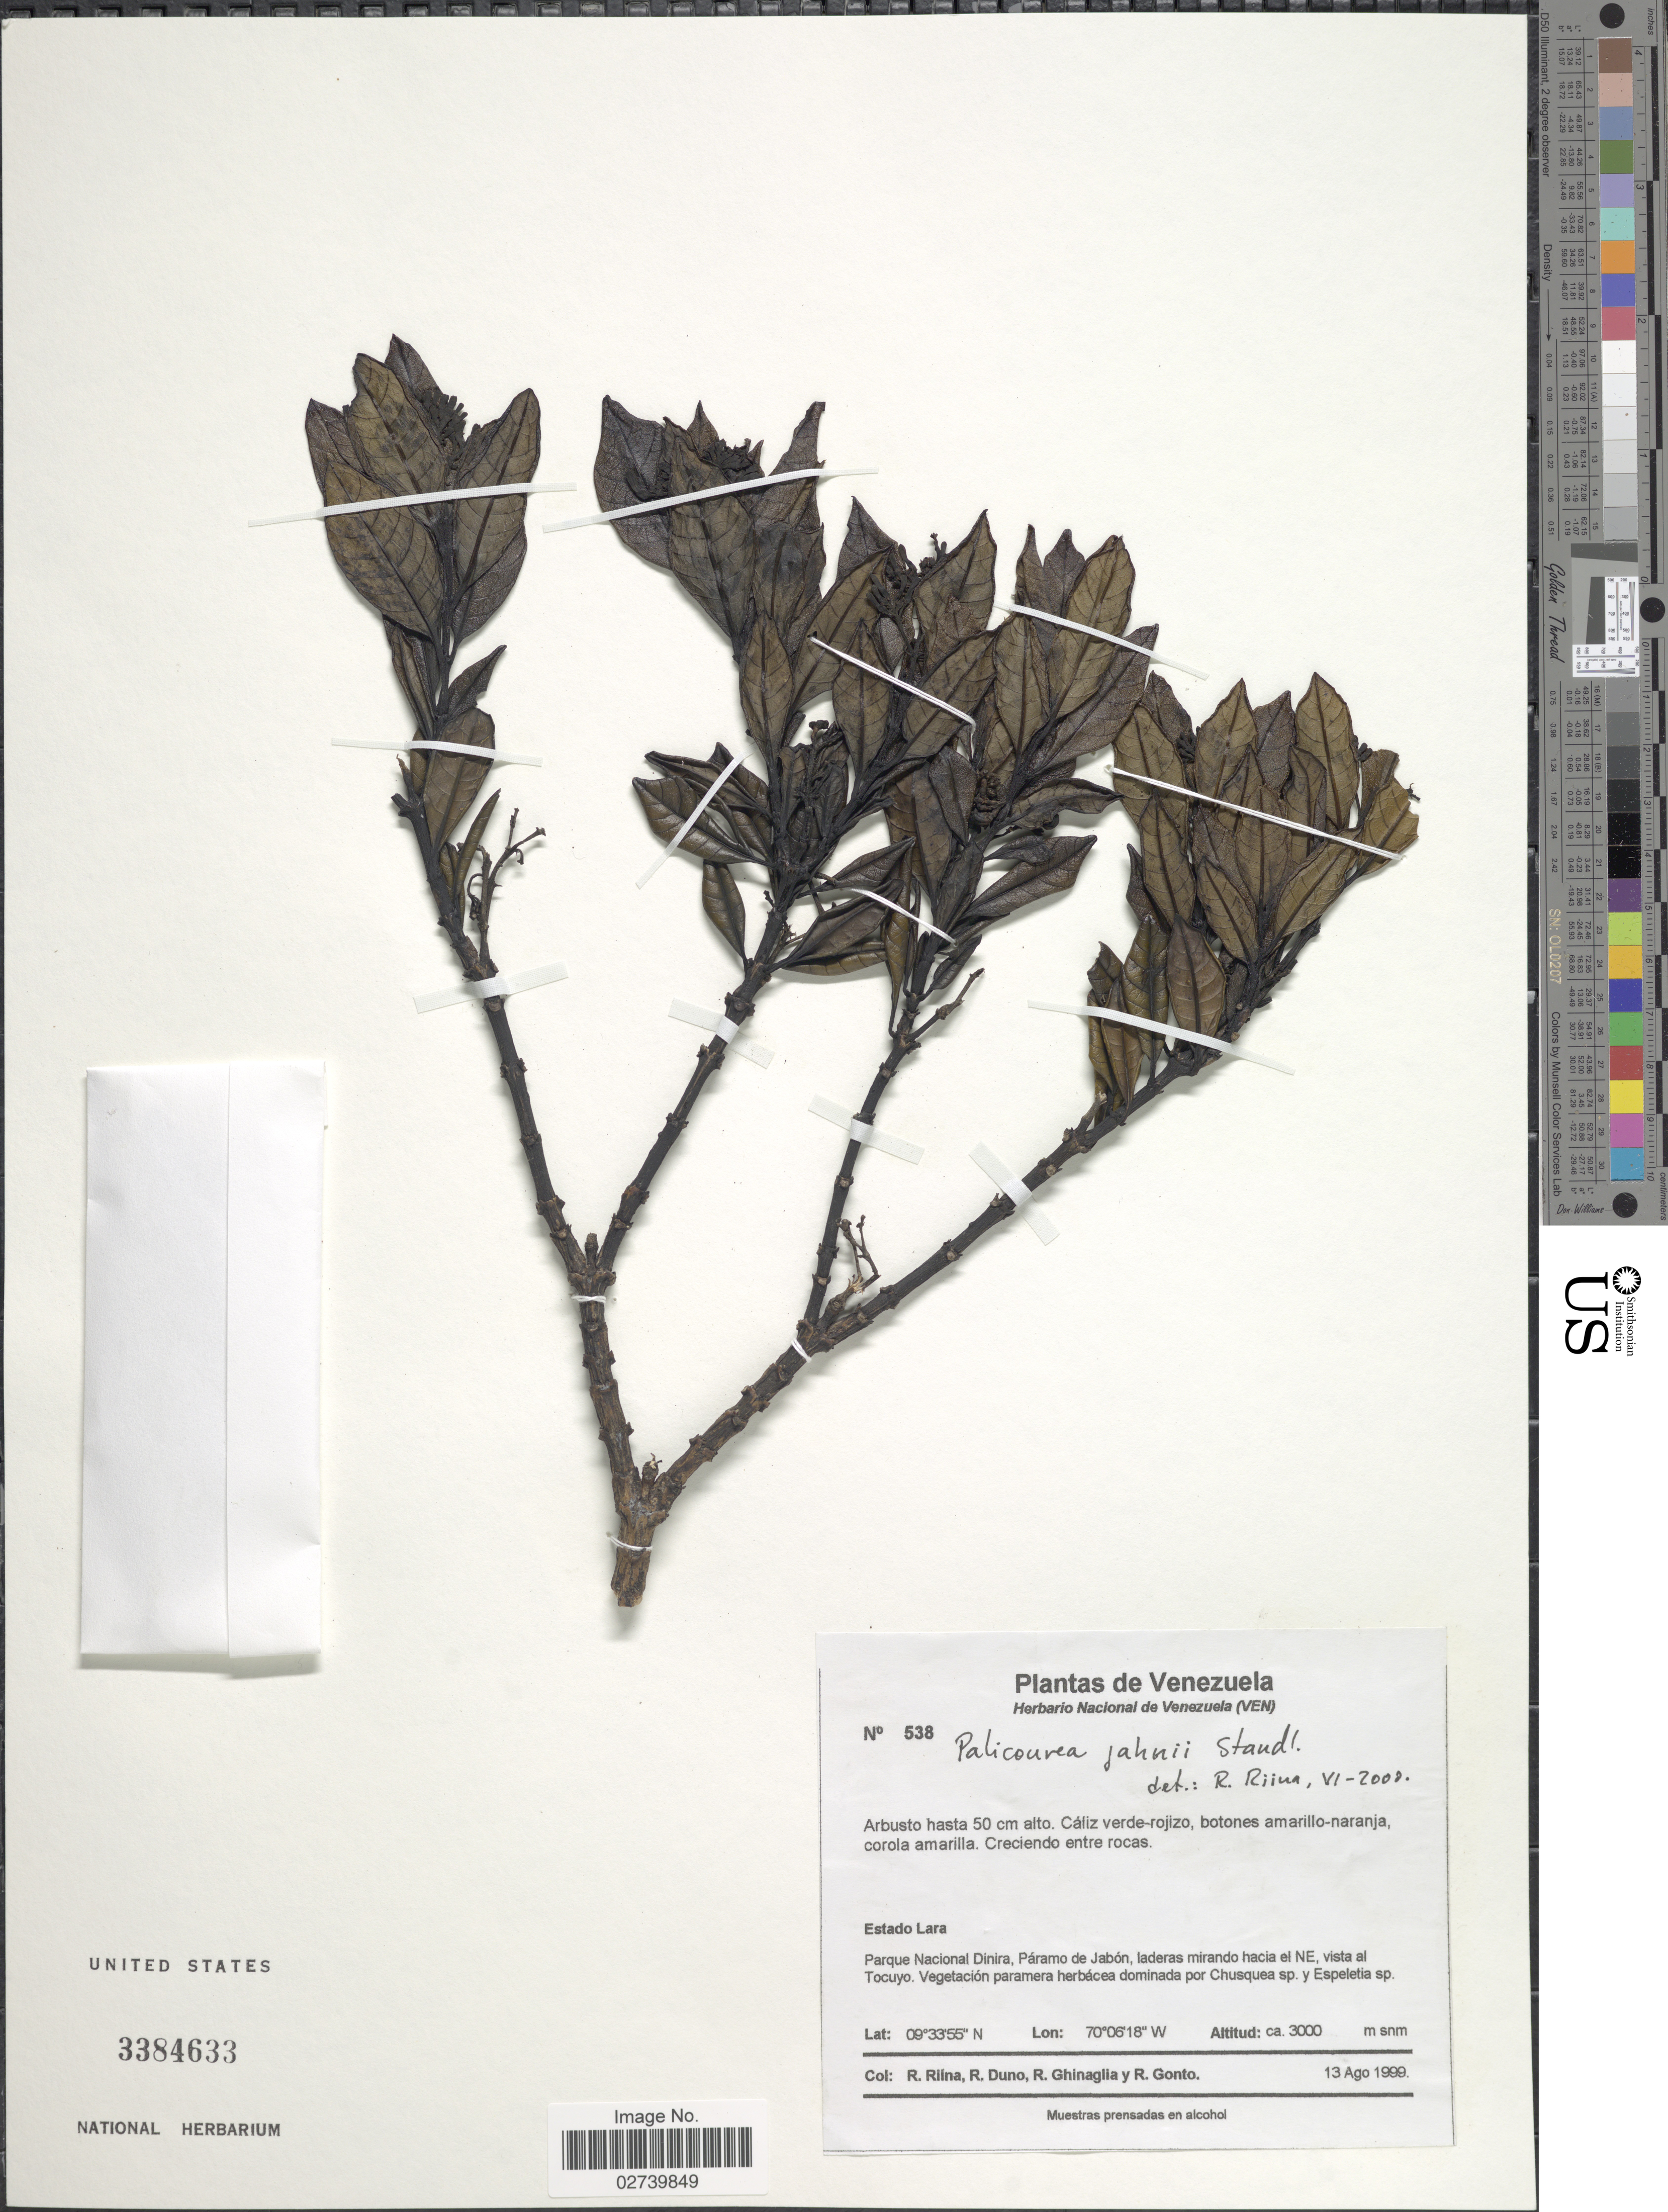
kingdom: Plantae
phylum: Tracheophyta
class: Magnoliopsida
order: Gentianales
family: Rubiaceae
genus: Palicourea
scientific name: Palicourea jahnii Standl.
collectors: R. Riina, R. Duno de Stefano, R. Ghinaglia & R. Gonto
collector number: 538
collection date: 1999-08-13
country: Venezuela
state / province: Lara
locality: Parque Nacional dinira. Páramo de Jabón, laderas mirando hacia el NE, vista al Tocuyo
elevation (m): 3000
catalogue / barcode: US 3384633